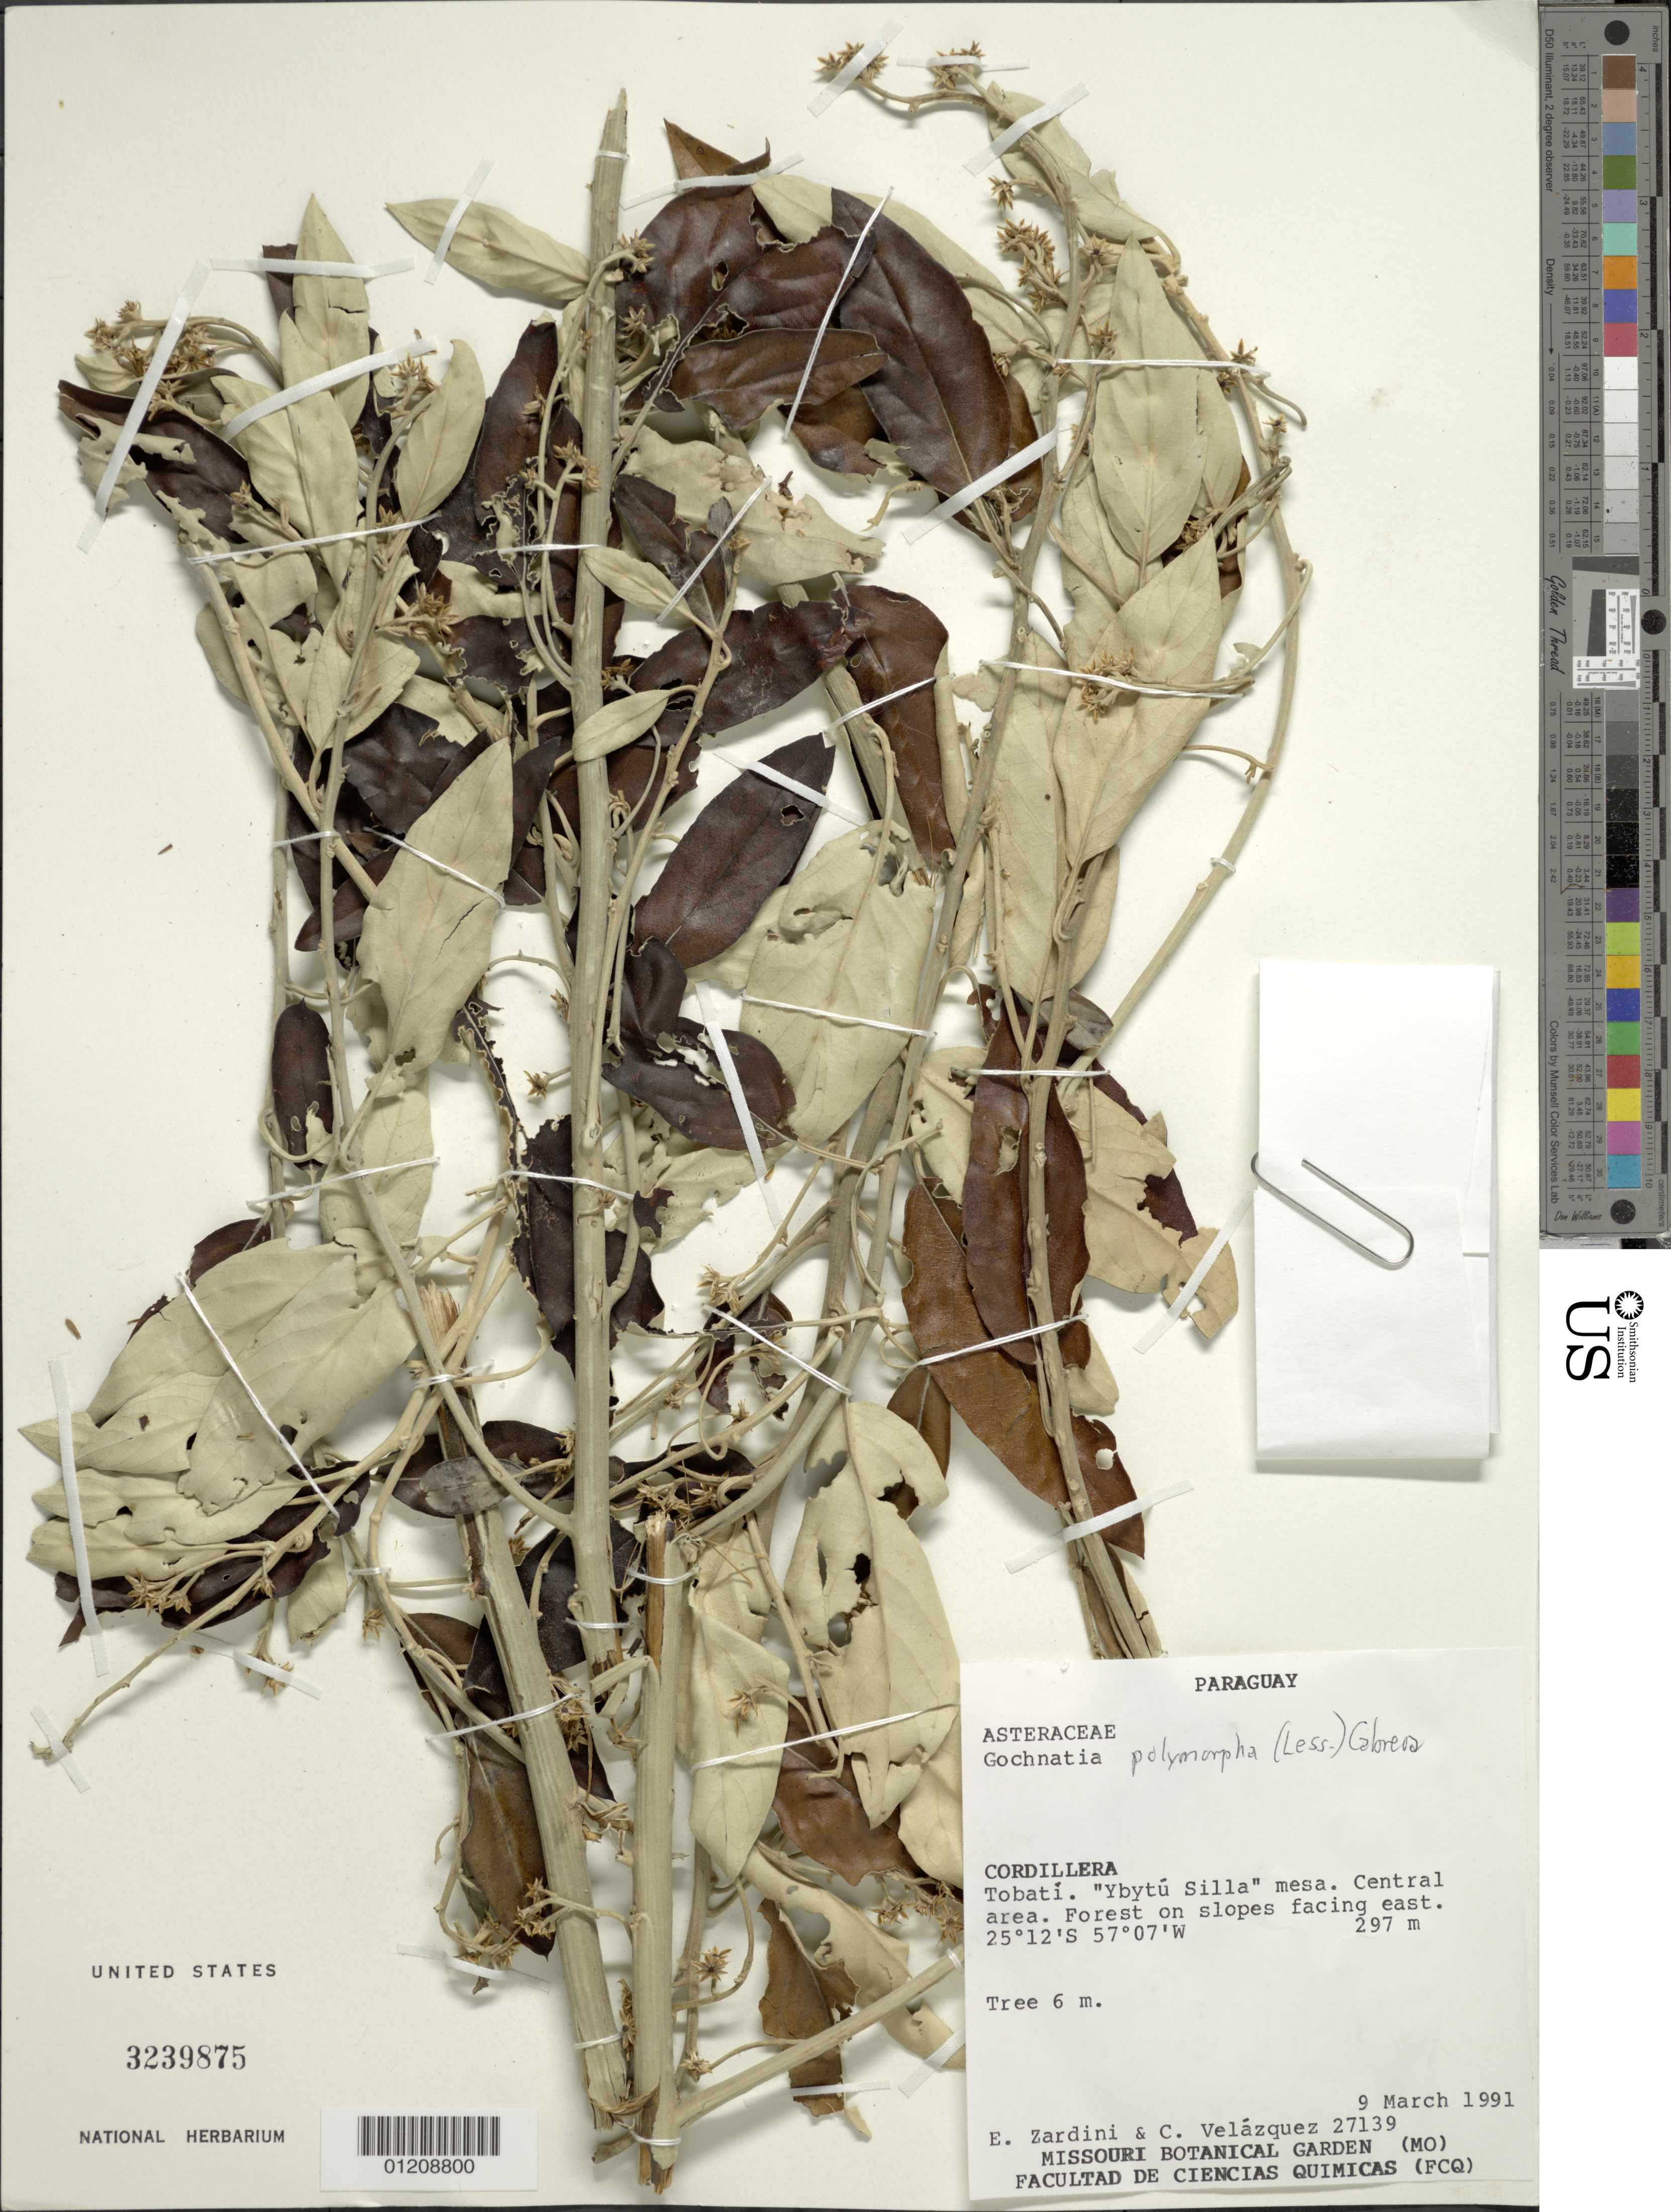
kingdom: Plantae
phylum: Tracheophyta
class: Magnoliopsida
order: Asterales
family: Asteraceae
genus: Moquiniastrum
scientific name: Moquiniastrum polymorphum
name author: (Less.) G. Sancho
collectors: E. M. Zardini & C. Velázquez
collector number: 27139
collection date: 1991-03-09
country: Paraguay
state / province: Cordillera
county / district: Tobati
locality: "Ybytu Silla" mesa. Central area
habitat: Forest on slopes facing east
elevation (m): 297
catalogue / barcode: US 3239875